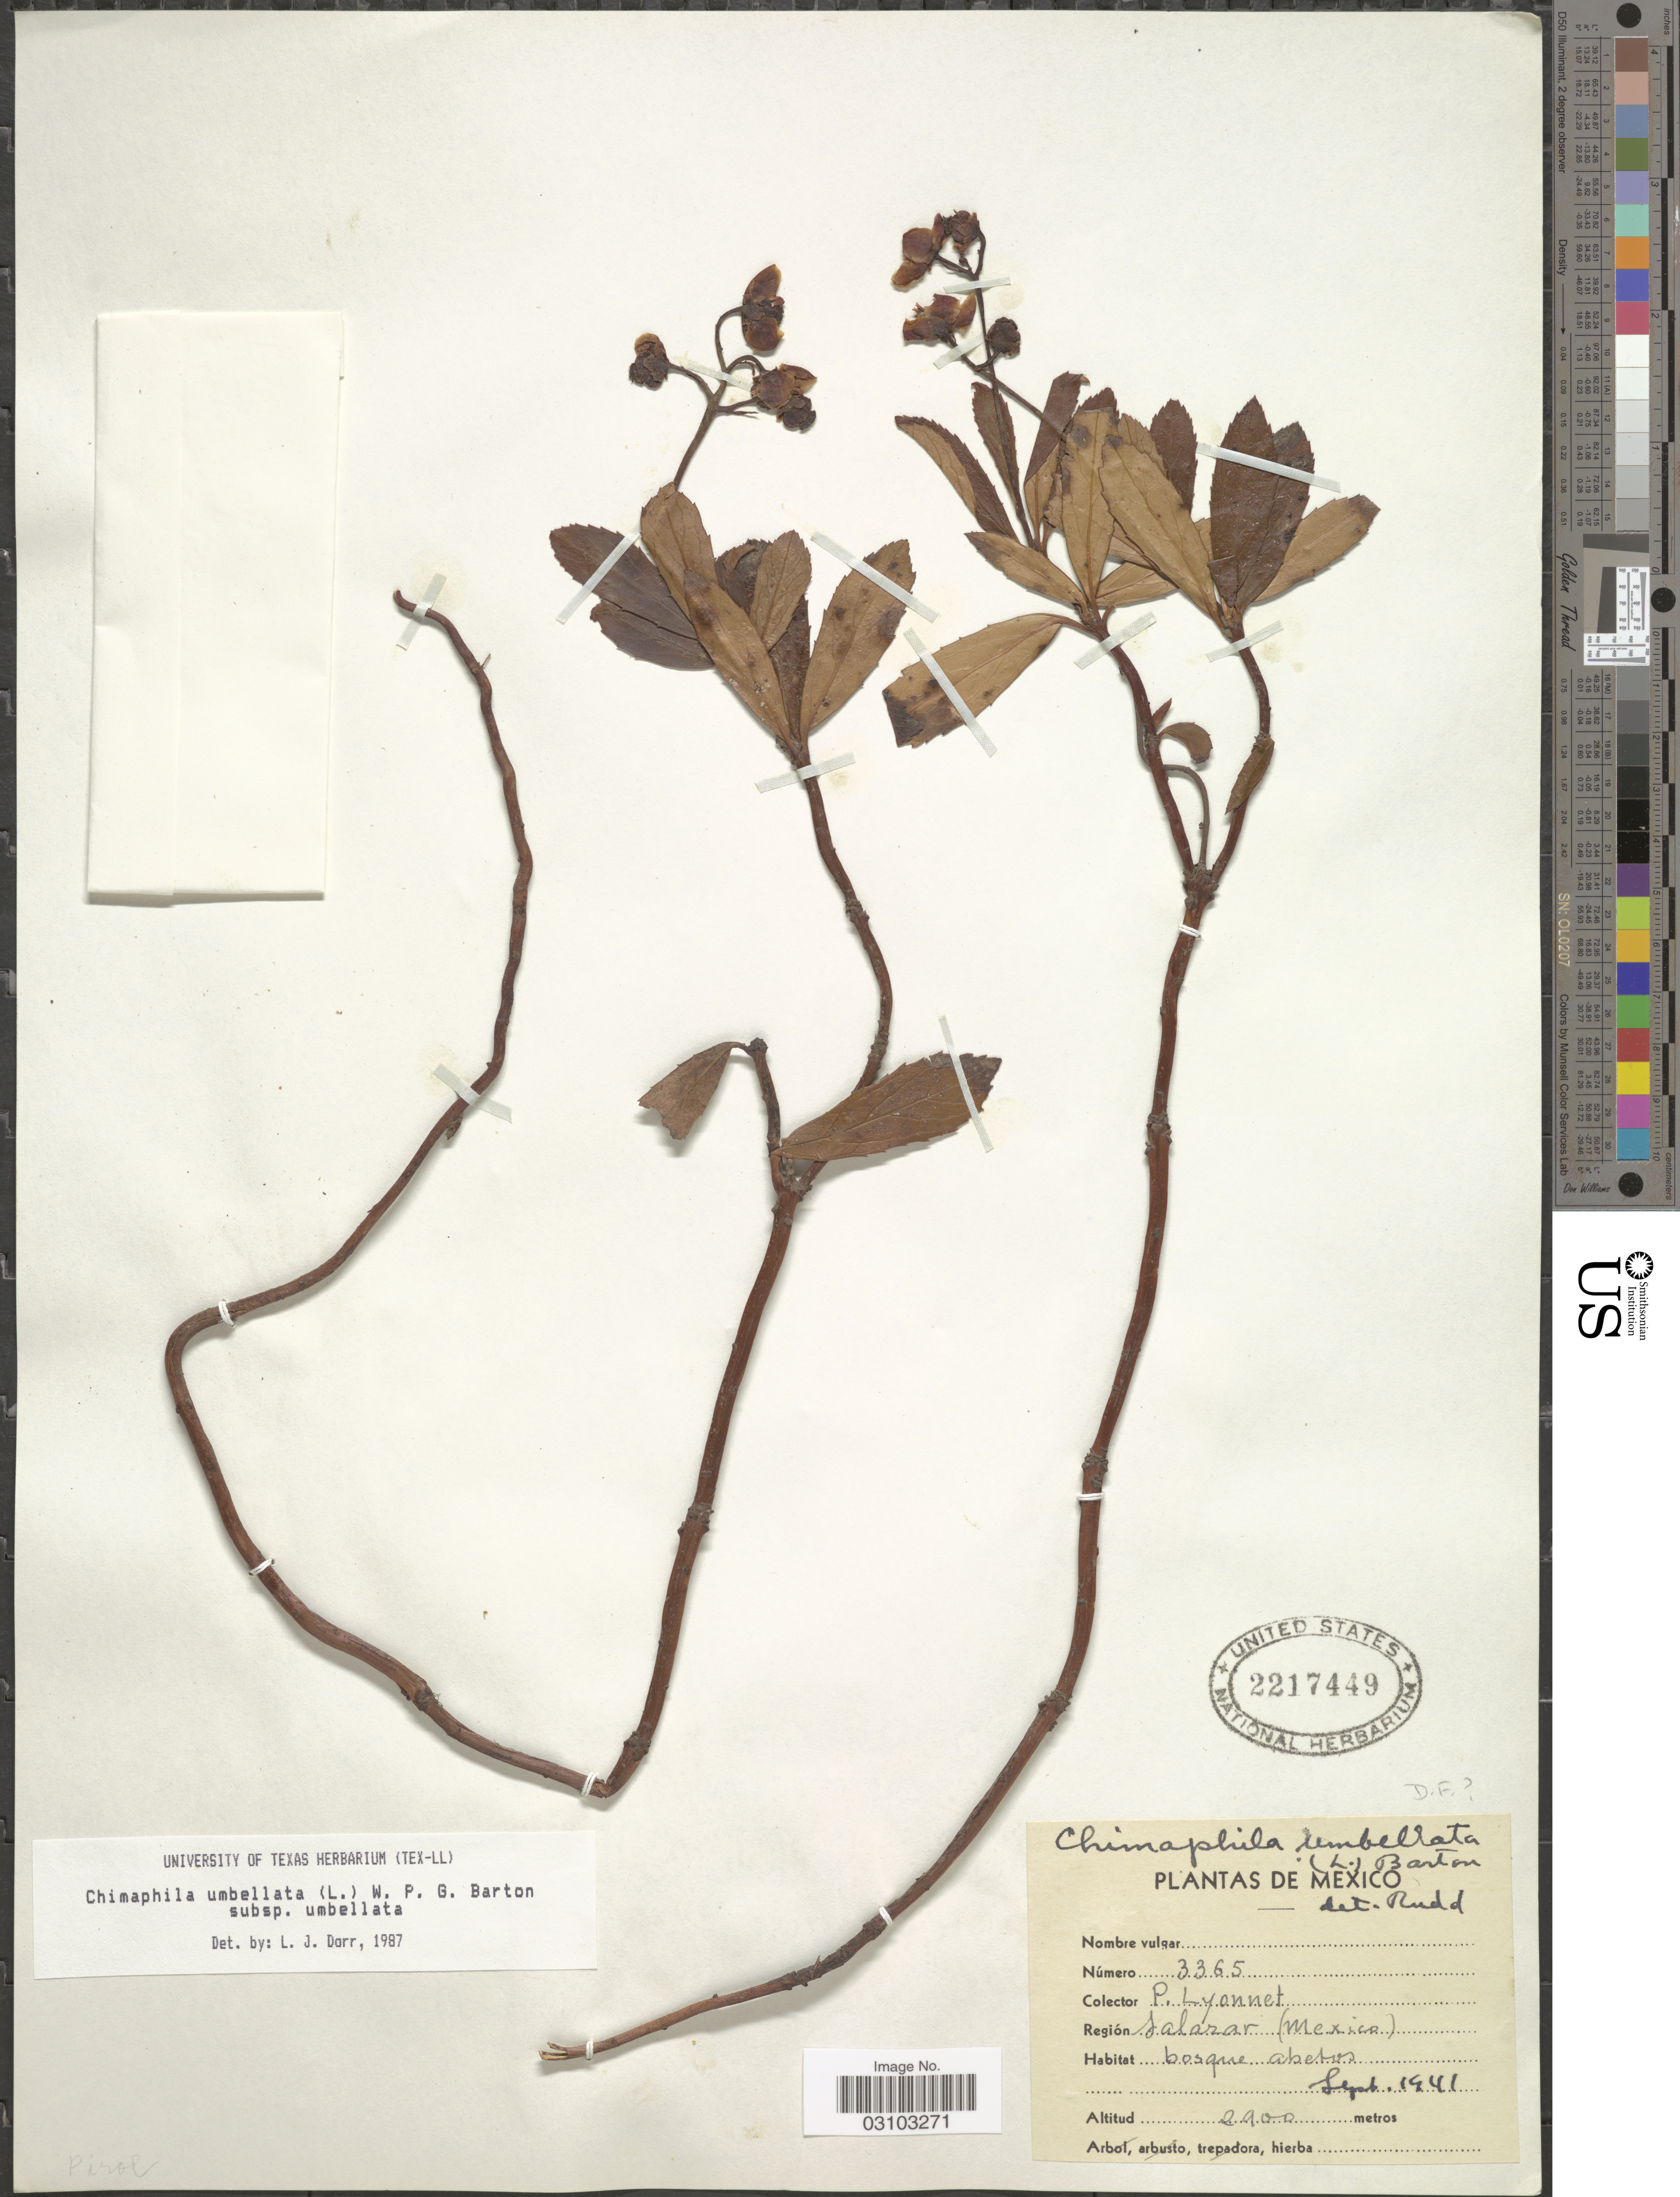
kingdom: Plantae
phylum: Tracheophyta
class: Magnoliopsida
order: Ericales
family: Ericaceae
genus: Chimaphila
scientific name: Chimaphila umbellata subsp. umbellata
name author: (L.) W.P.C. Barton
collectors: P. Lyonnet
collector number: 3365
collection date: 1941-09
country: Mexico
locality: Salazar.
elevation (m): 2900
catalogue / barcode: US 2217449